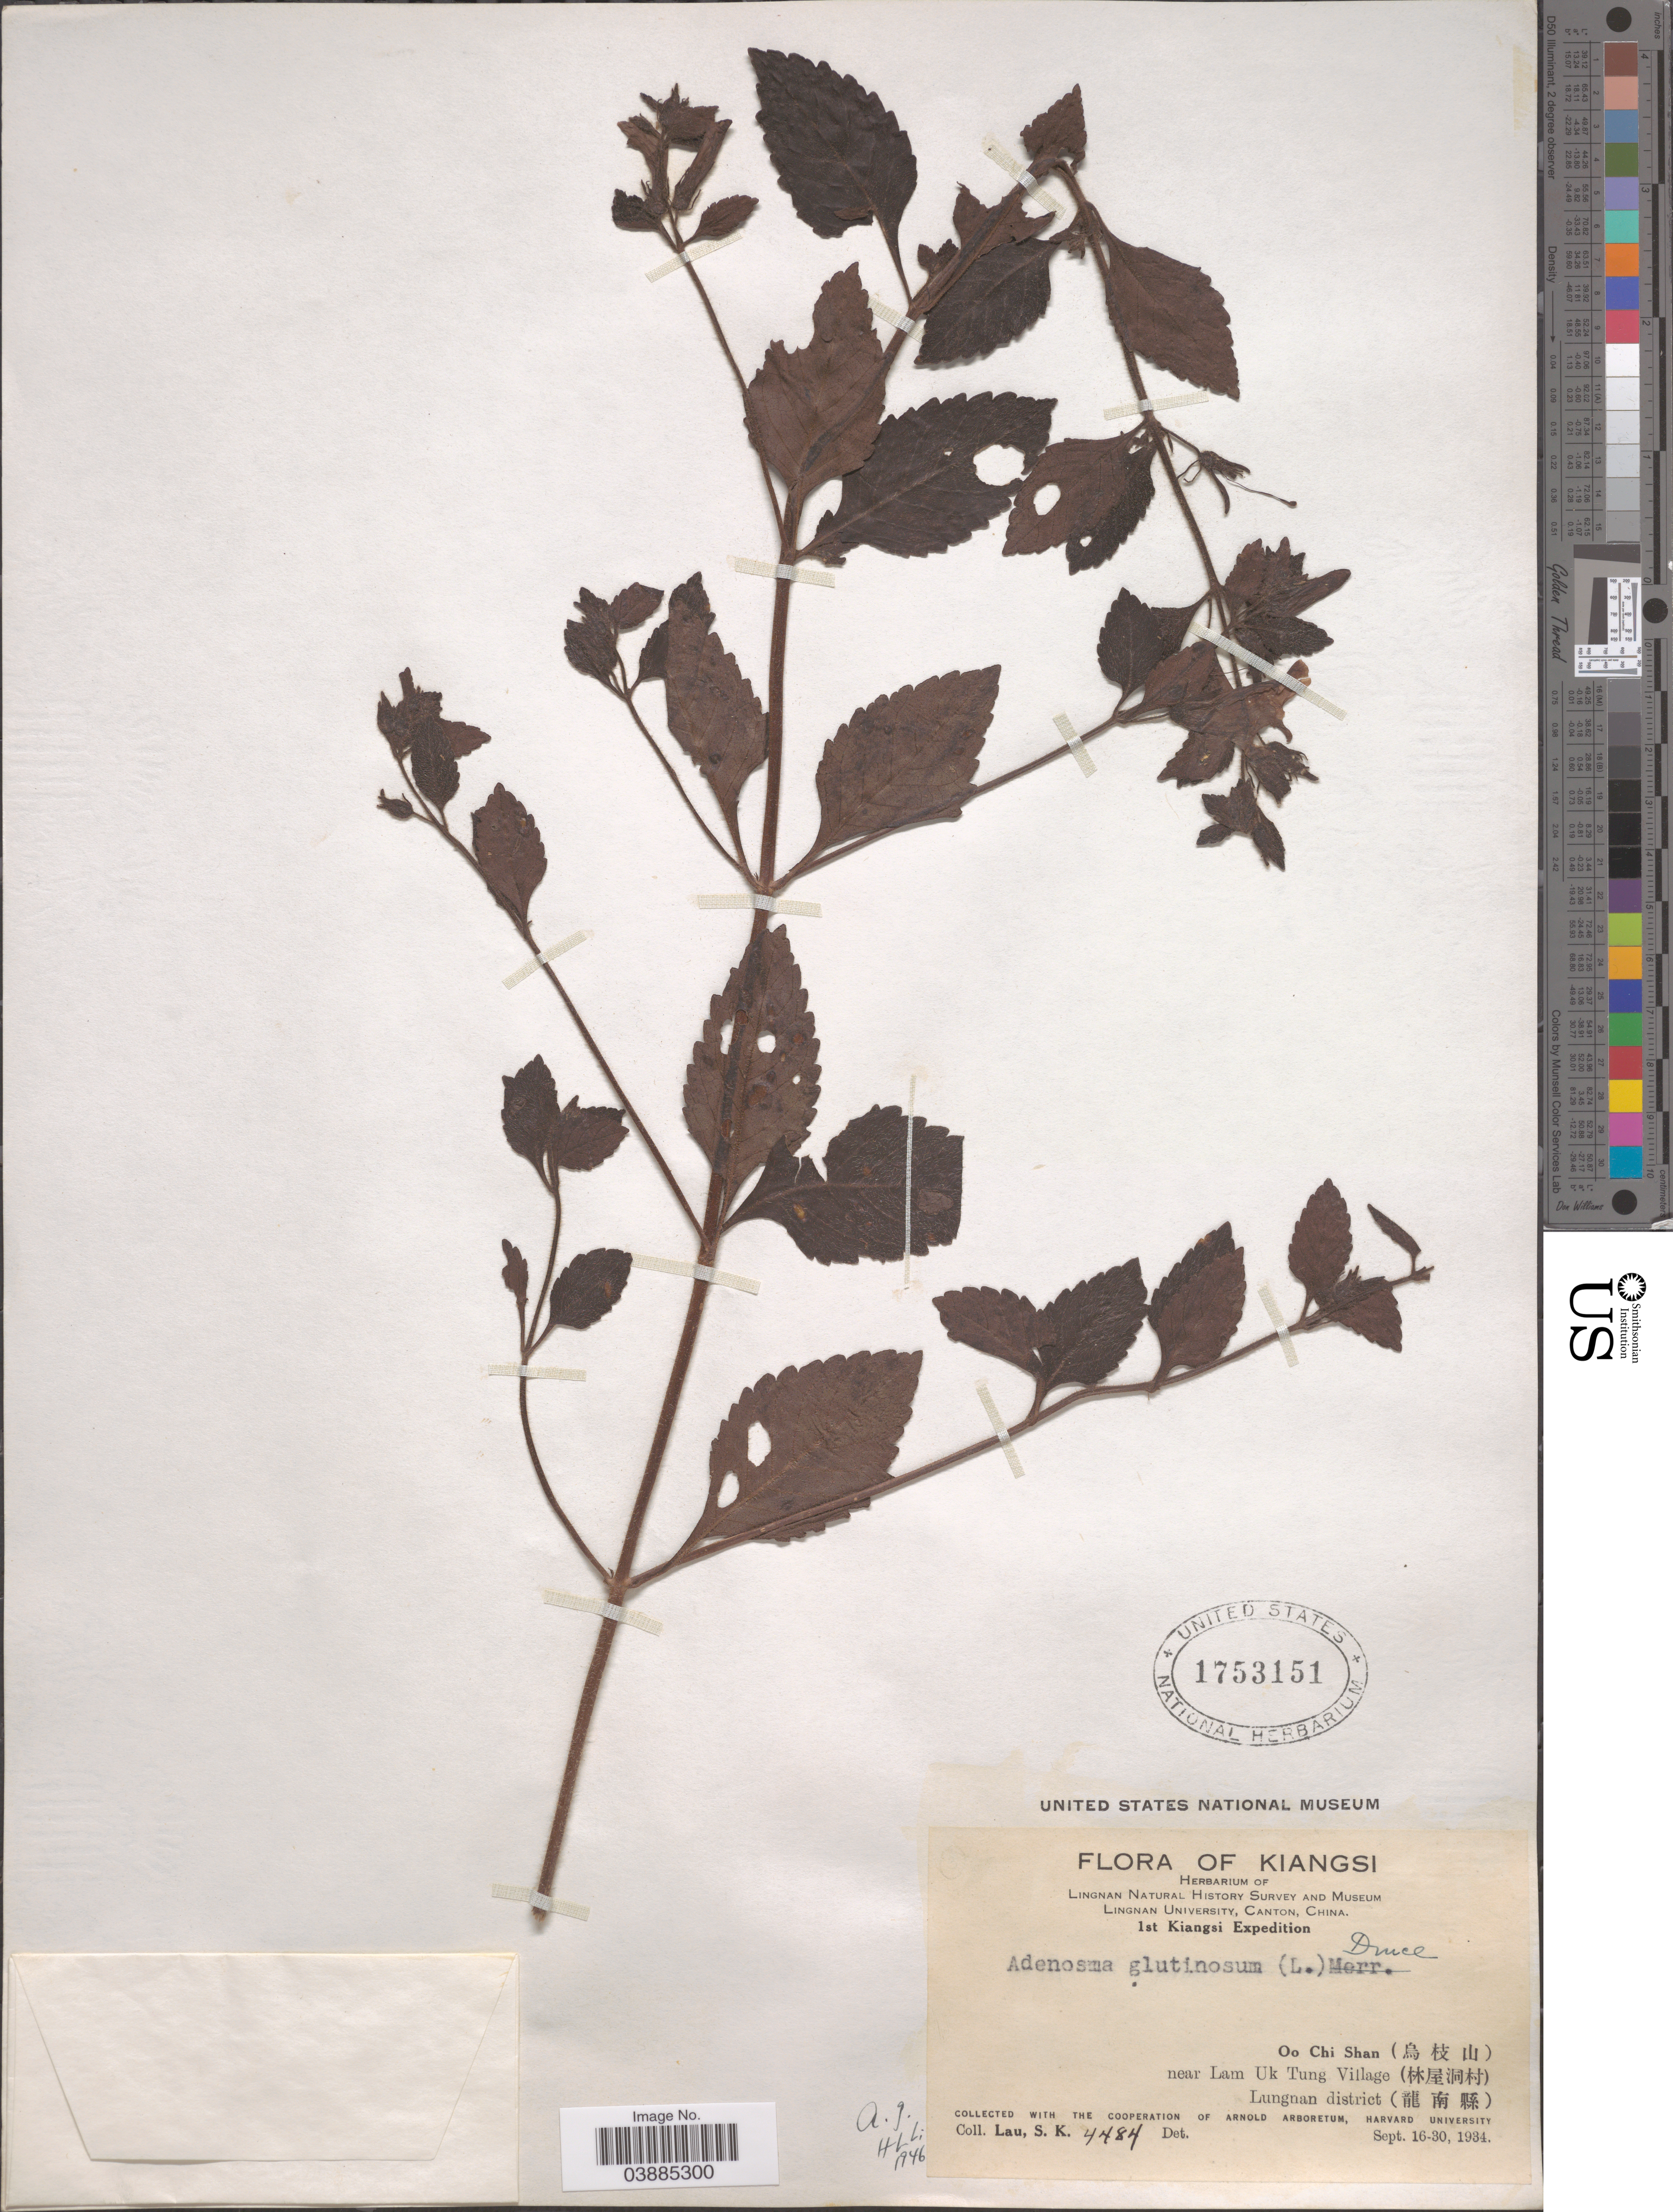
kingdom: Plantae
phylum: Tracheophyta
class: Magnoliopsida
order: Lamiales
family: Plantaginaceae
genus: Adenosma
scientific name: Adenosma glutinosum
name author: (L.) Druce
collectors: S. K. Lau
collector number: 4484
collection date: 1934-09-16/1934-09-30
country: China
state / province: Jiangxi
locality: Kiangsi. Oo Chi Shan (X) near Lam Uk Tung Village (X) Lungnan district (X).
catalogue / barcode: US 1753151